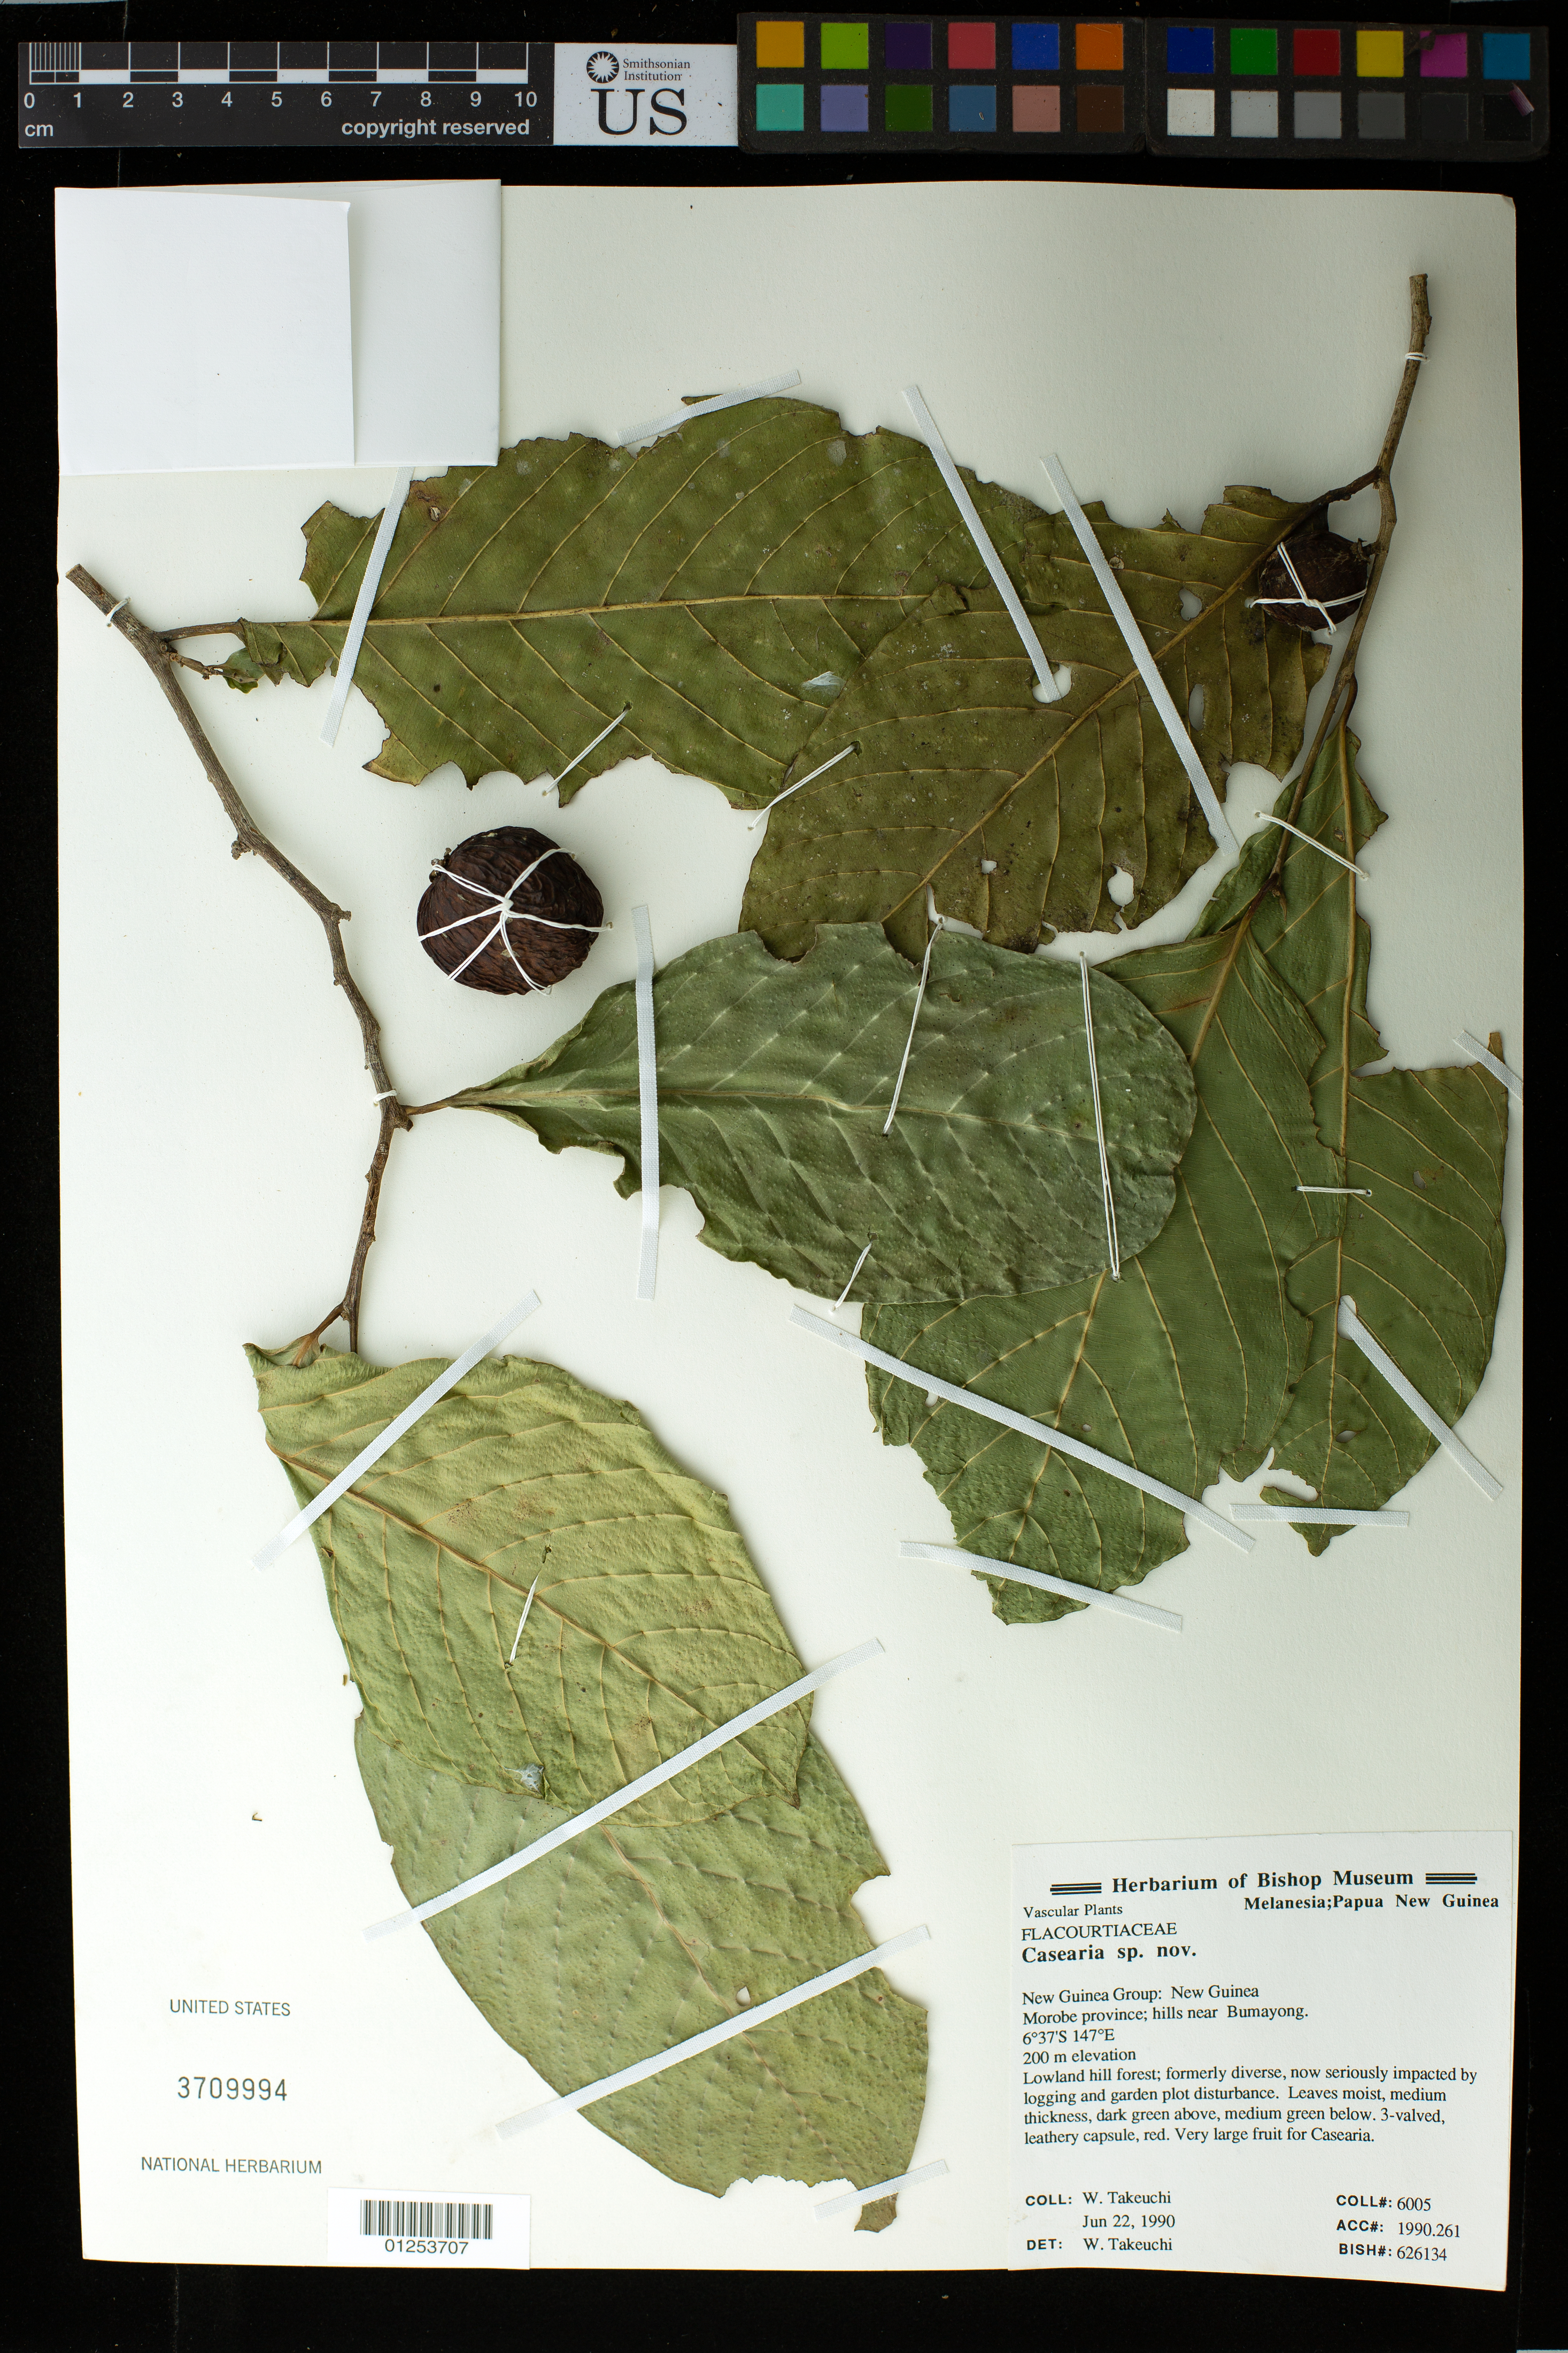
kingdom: Plantae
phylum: Tracheophyta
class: Magnoliopsida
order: Malpighiales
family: Salicaceae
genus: Casearia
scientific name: Casearia sp. nov.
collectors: W. N. Takeuchi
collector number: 6005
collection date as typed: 22 Jun 1990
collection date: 1990-06-22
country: Papua New Guinea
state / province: Morobe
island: New Guinea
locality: Hills near Bumayong.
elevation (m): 200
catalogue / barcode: US 3709994